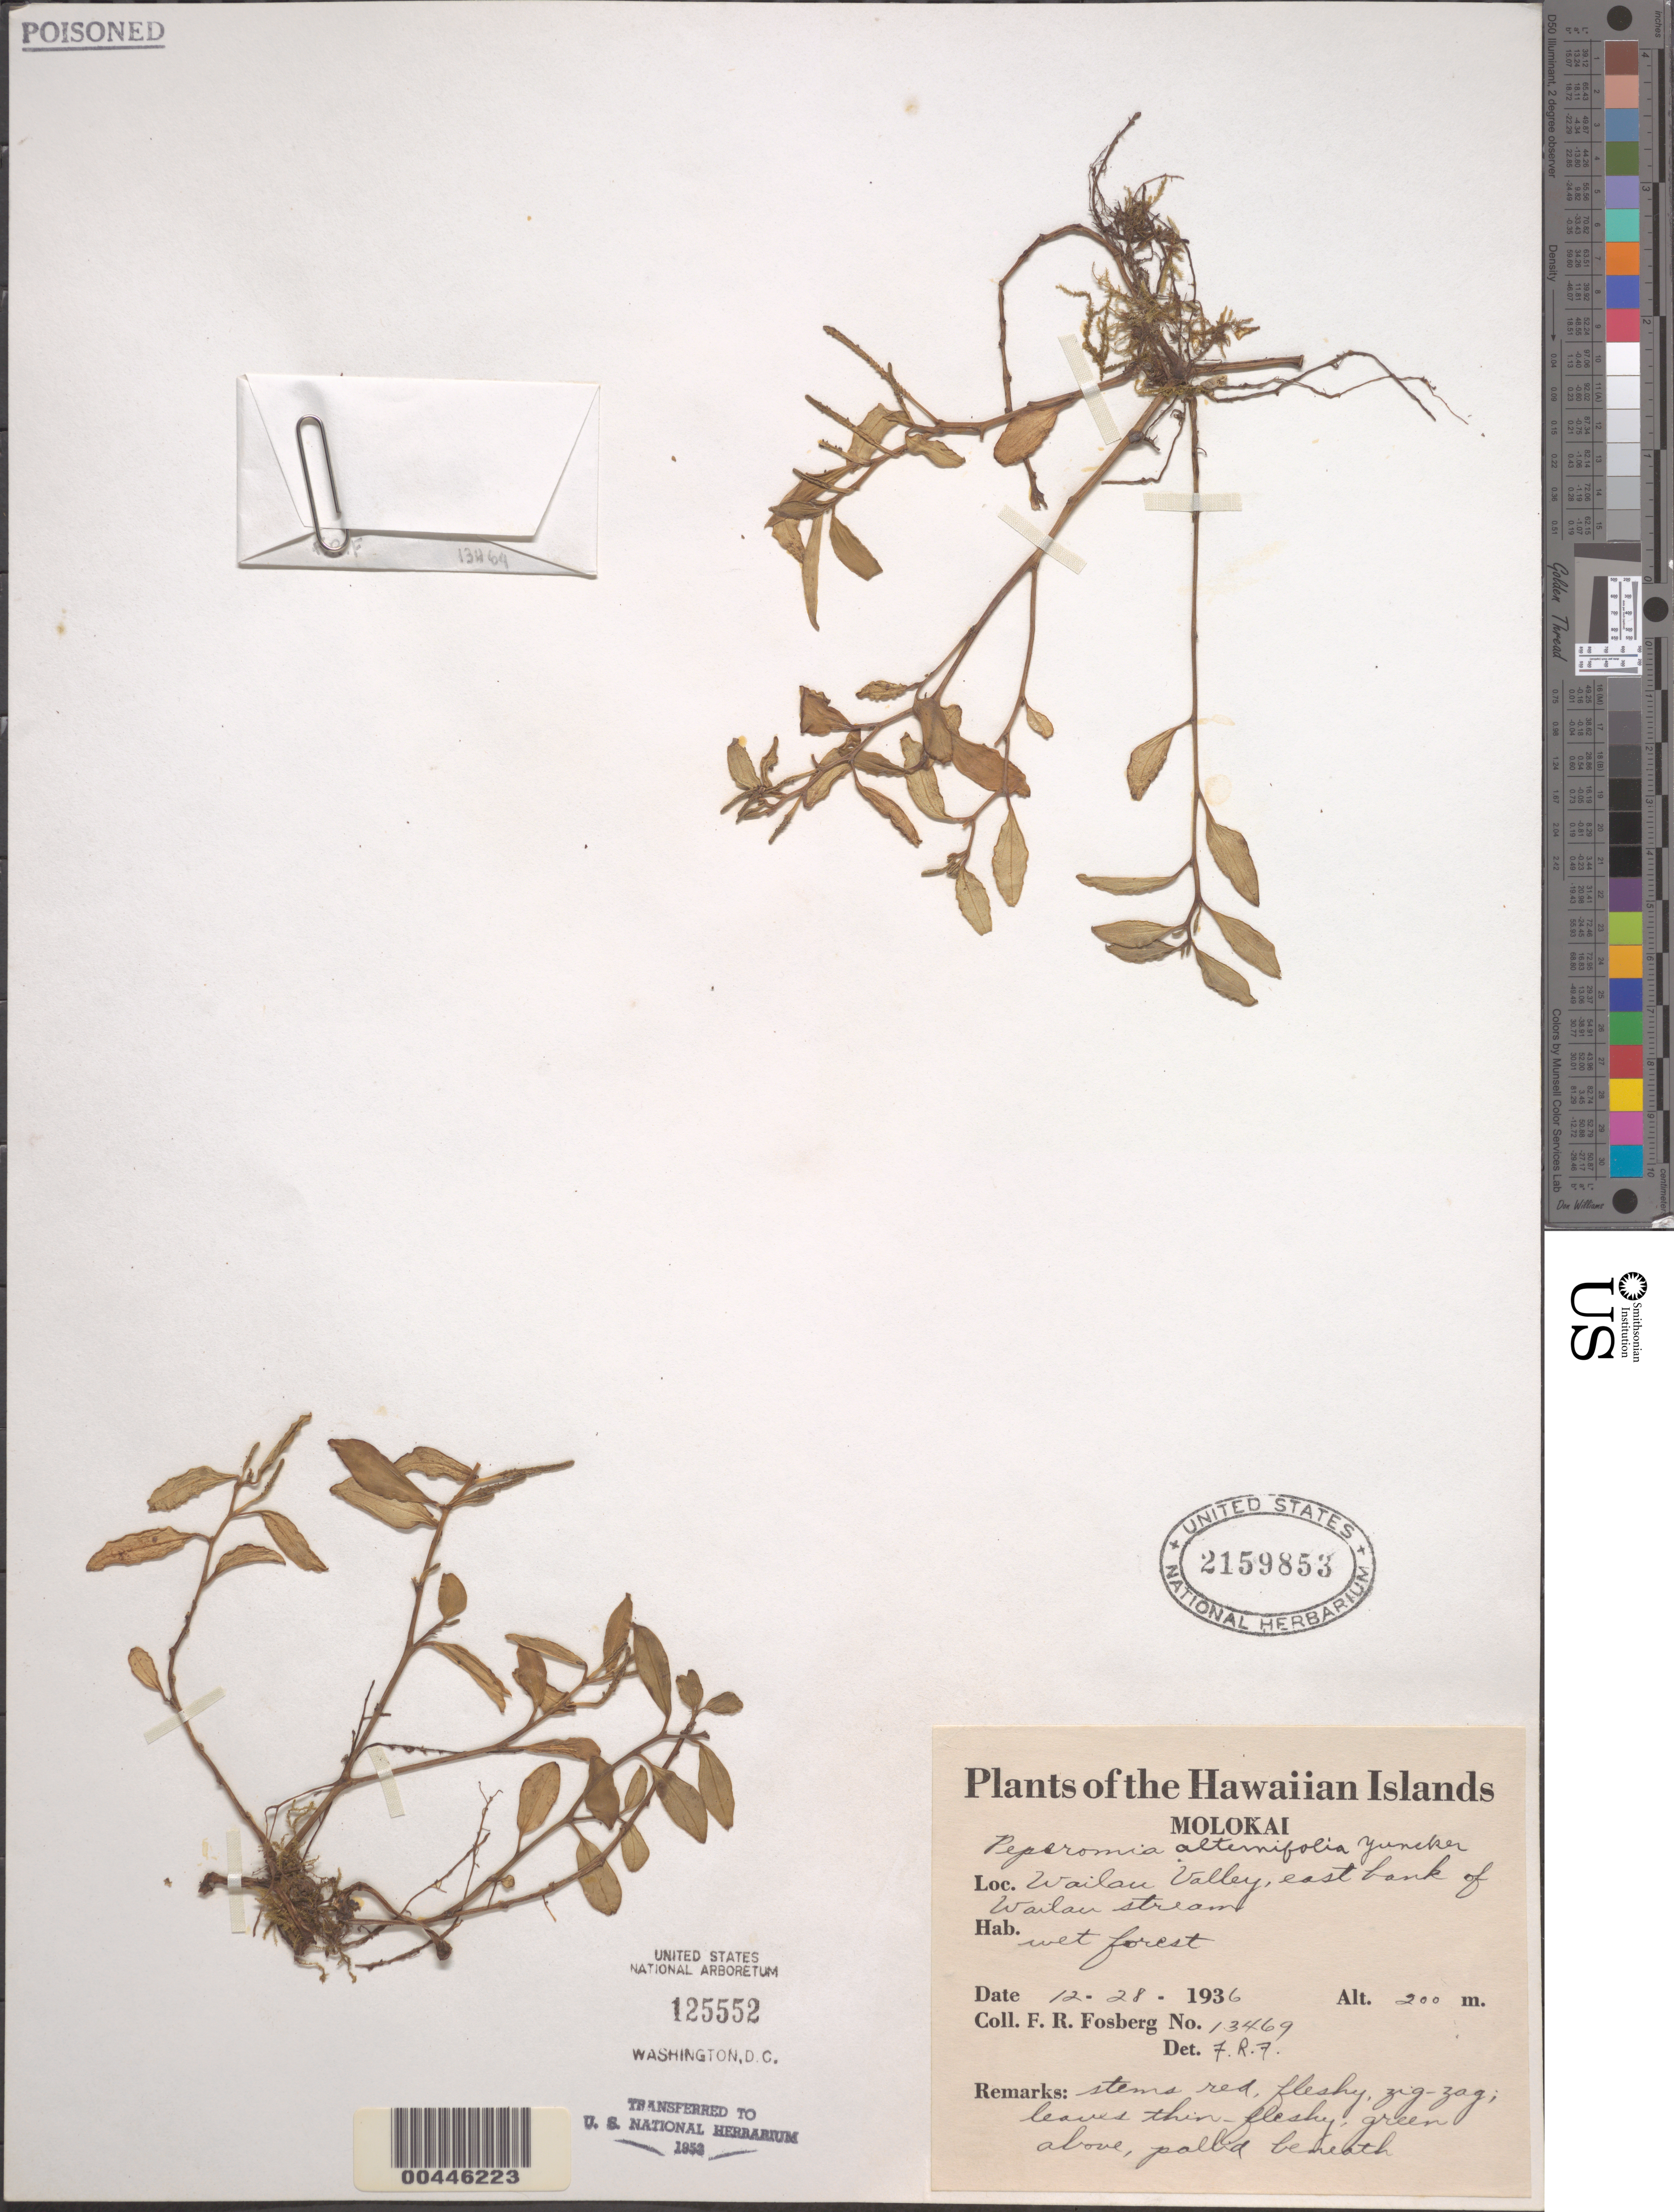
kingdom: Plantae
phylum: Tracheophyta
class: Magnoliopsida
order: Piperales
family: Piperaceae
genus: Peperomia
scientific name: Peperomia alternifolia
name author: Yunck.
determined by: Fosberg, F. R.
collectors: F. R. Fosberg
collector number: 13469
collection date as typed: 28 Dec 1936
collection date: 1936-12-28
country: United States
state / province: Hawaii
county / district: Maui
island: Moloka'i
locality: Wailau Valley, E bank of Wailau Stream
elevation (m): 200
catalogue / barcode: US 2159853